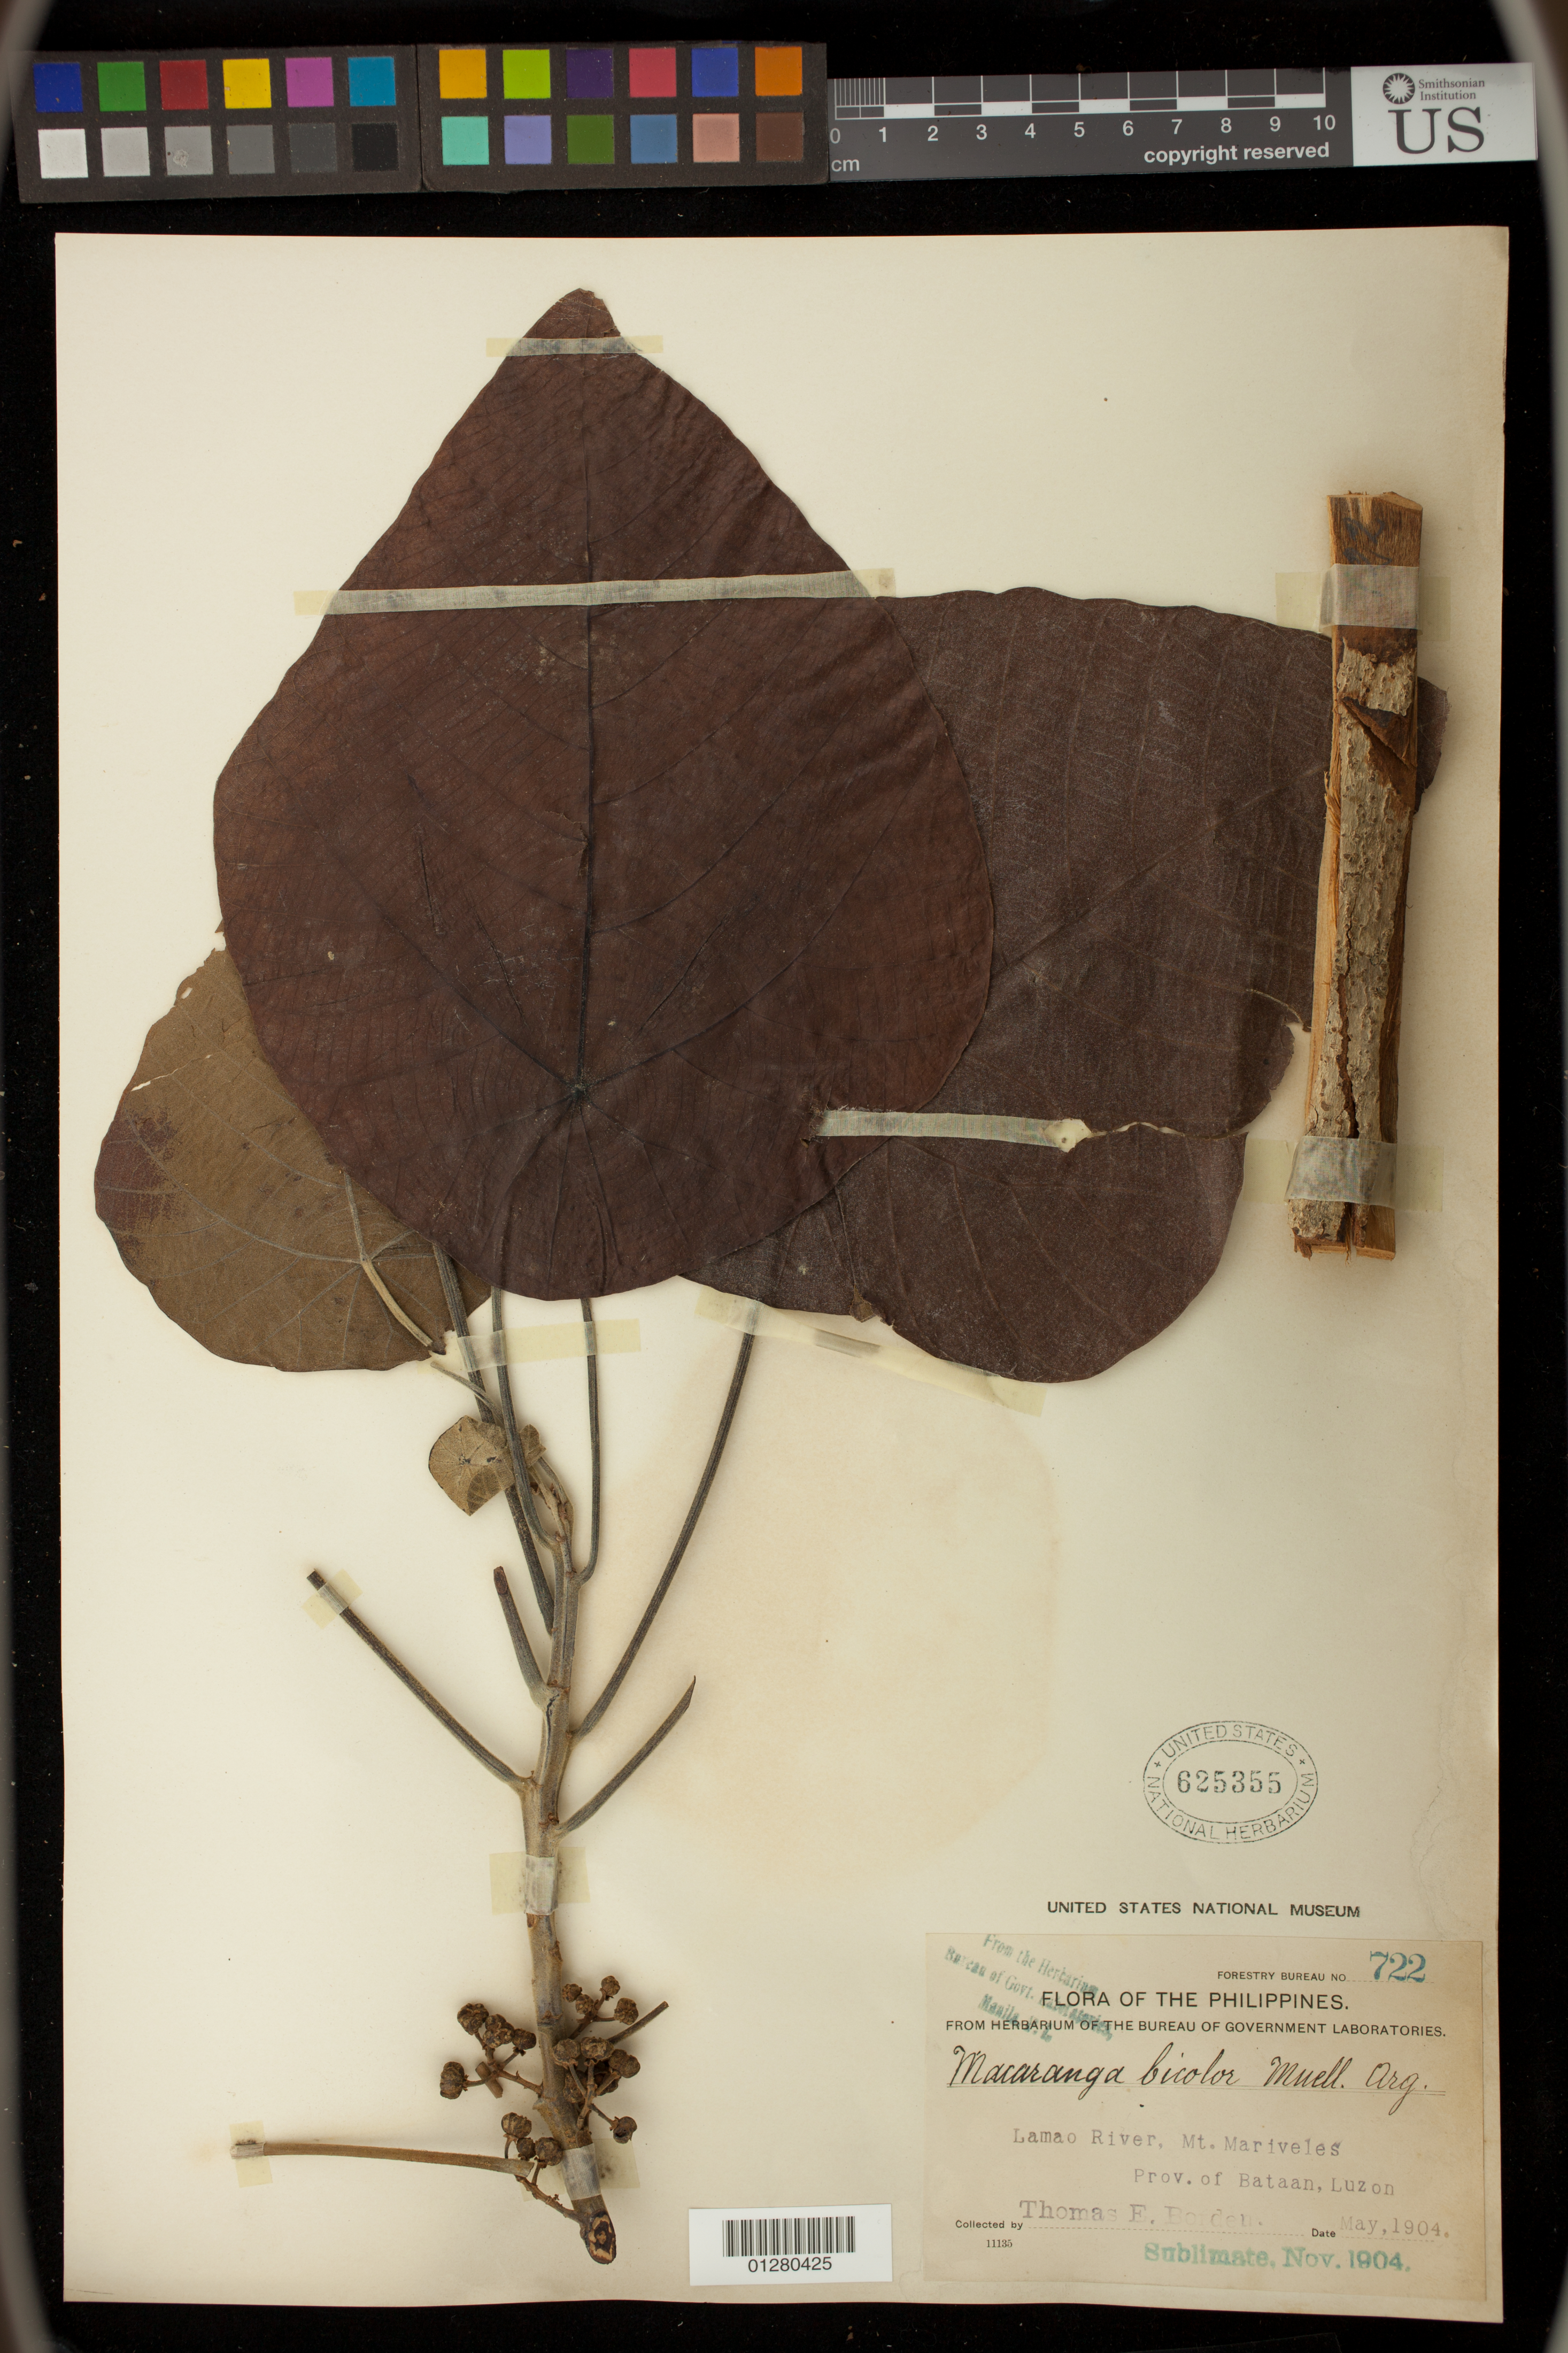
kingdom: Plantae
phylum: Tracheophyta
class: Magnoliopsida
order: Malpighiales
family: Euphorbiaceae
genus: Macaranga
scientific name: Macaranga bicolor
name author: Müll. Arg.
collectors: T. E. Borden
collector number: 722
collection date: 1904-05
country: Philippines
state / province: Central Luzon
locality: Lamao River, Mt. Mariveles, Prov. of Bataan, Luzon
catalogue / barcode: US 625355